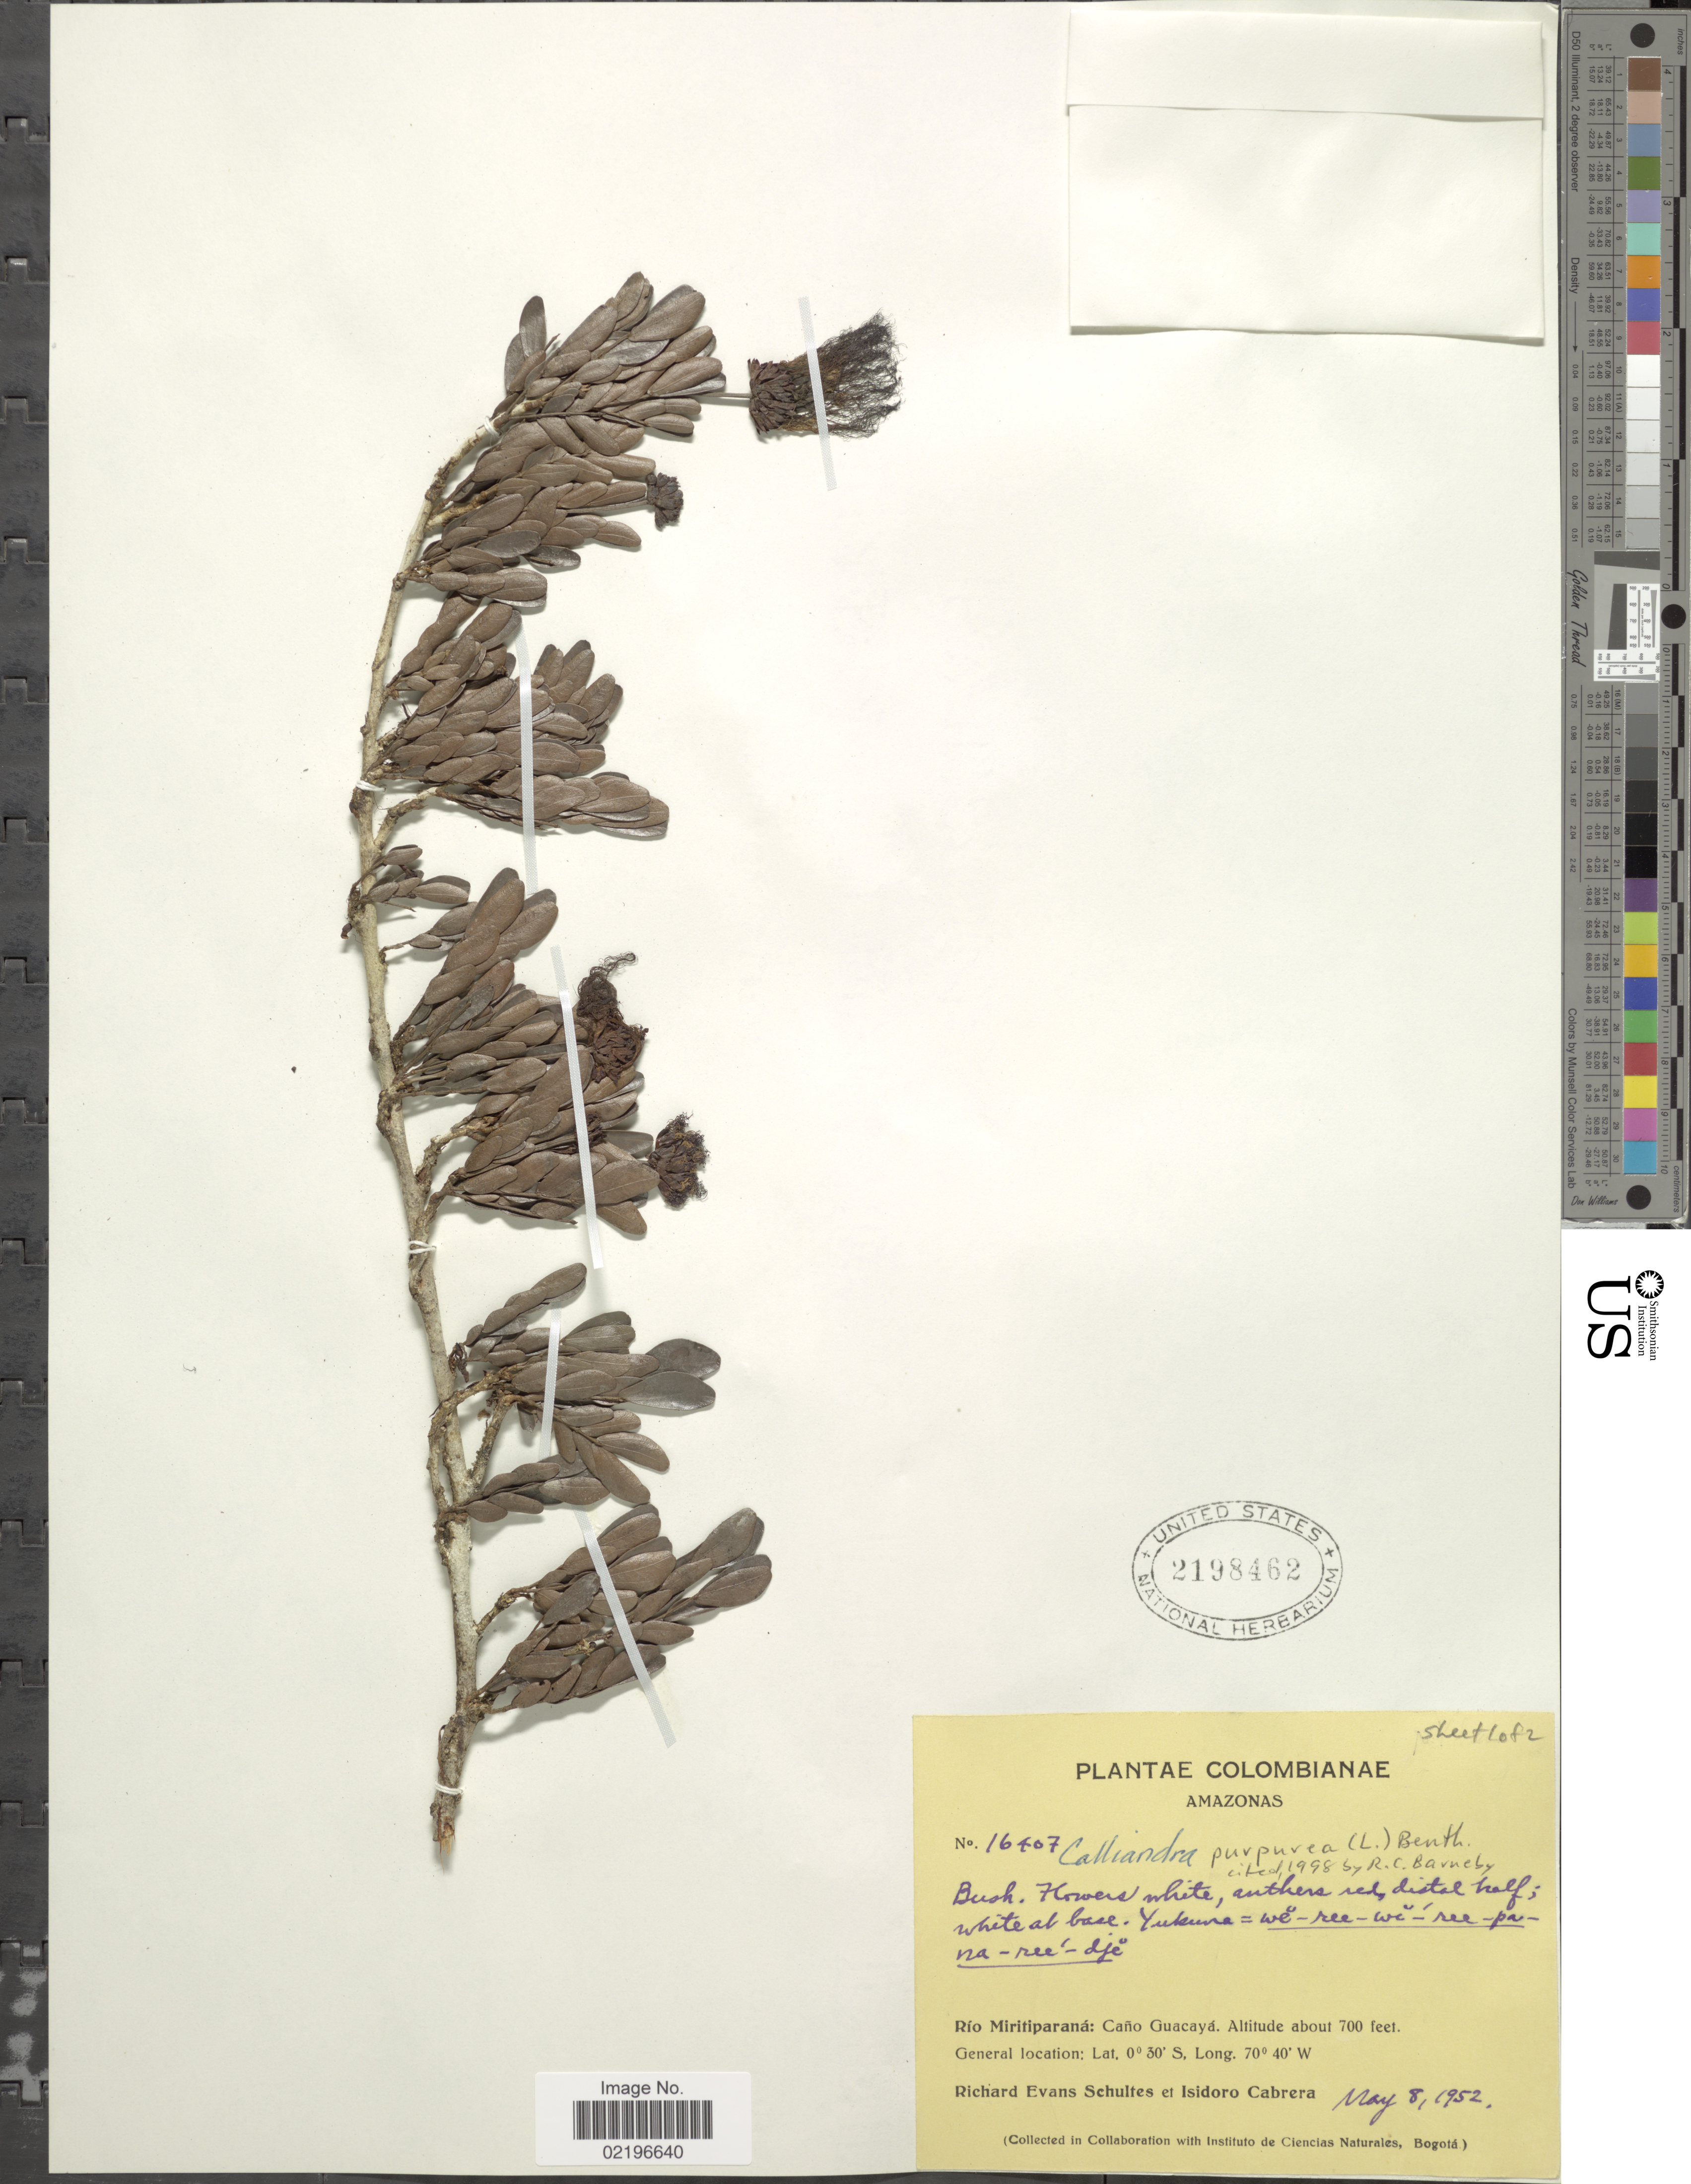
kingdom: Plantae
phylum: Tracheophyta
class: Magnoliopsida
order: Fabales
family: Fabaceae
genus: Calliandra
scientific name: Calliandra purpurea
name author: (L.) Benth.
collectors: R. E. Schultes & I. Cabrera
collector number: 16407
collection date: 1952-05-08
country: Colombia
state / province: Amazônas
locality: Colombianae. Rio Miritiparana: Cano Guacaya.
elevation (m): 213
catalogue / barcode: US 2198462